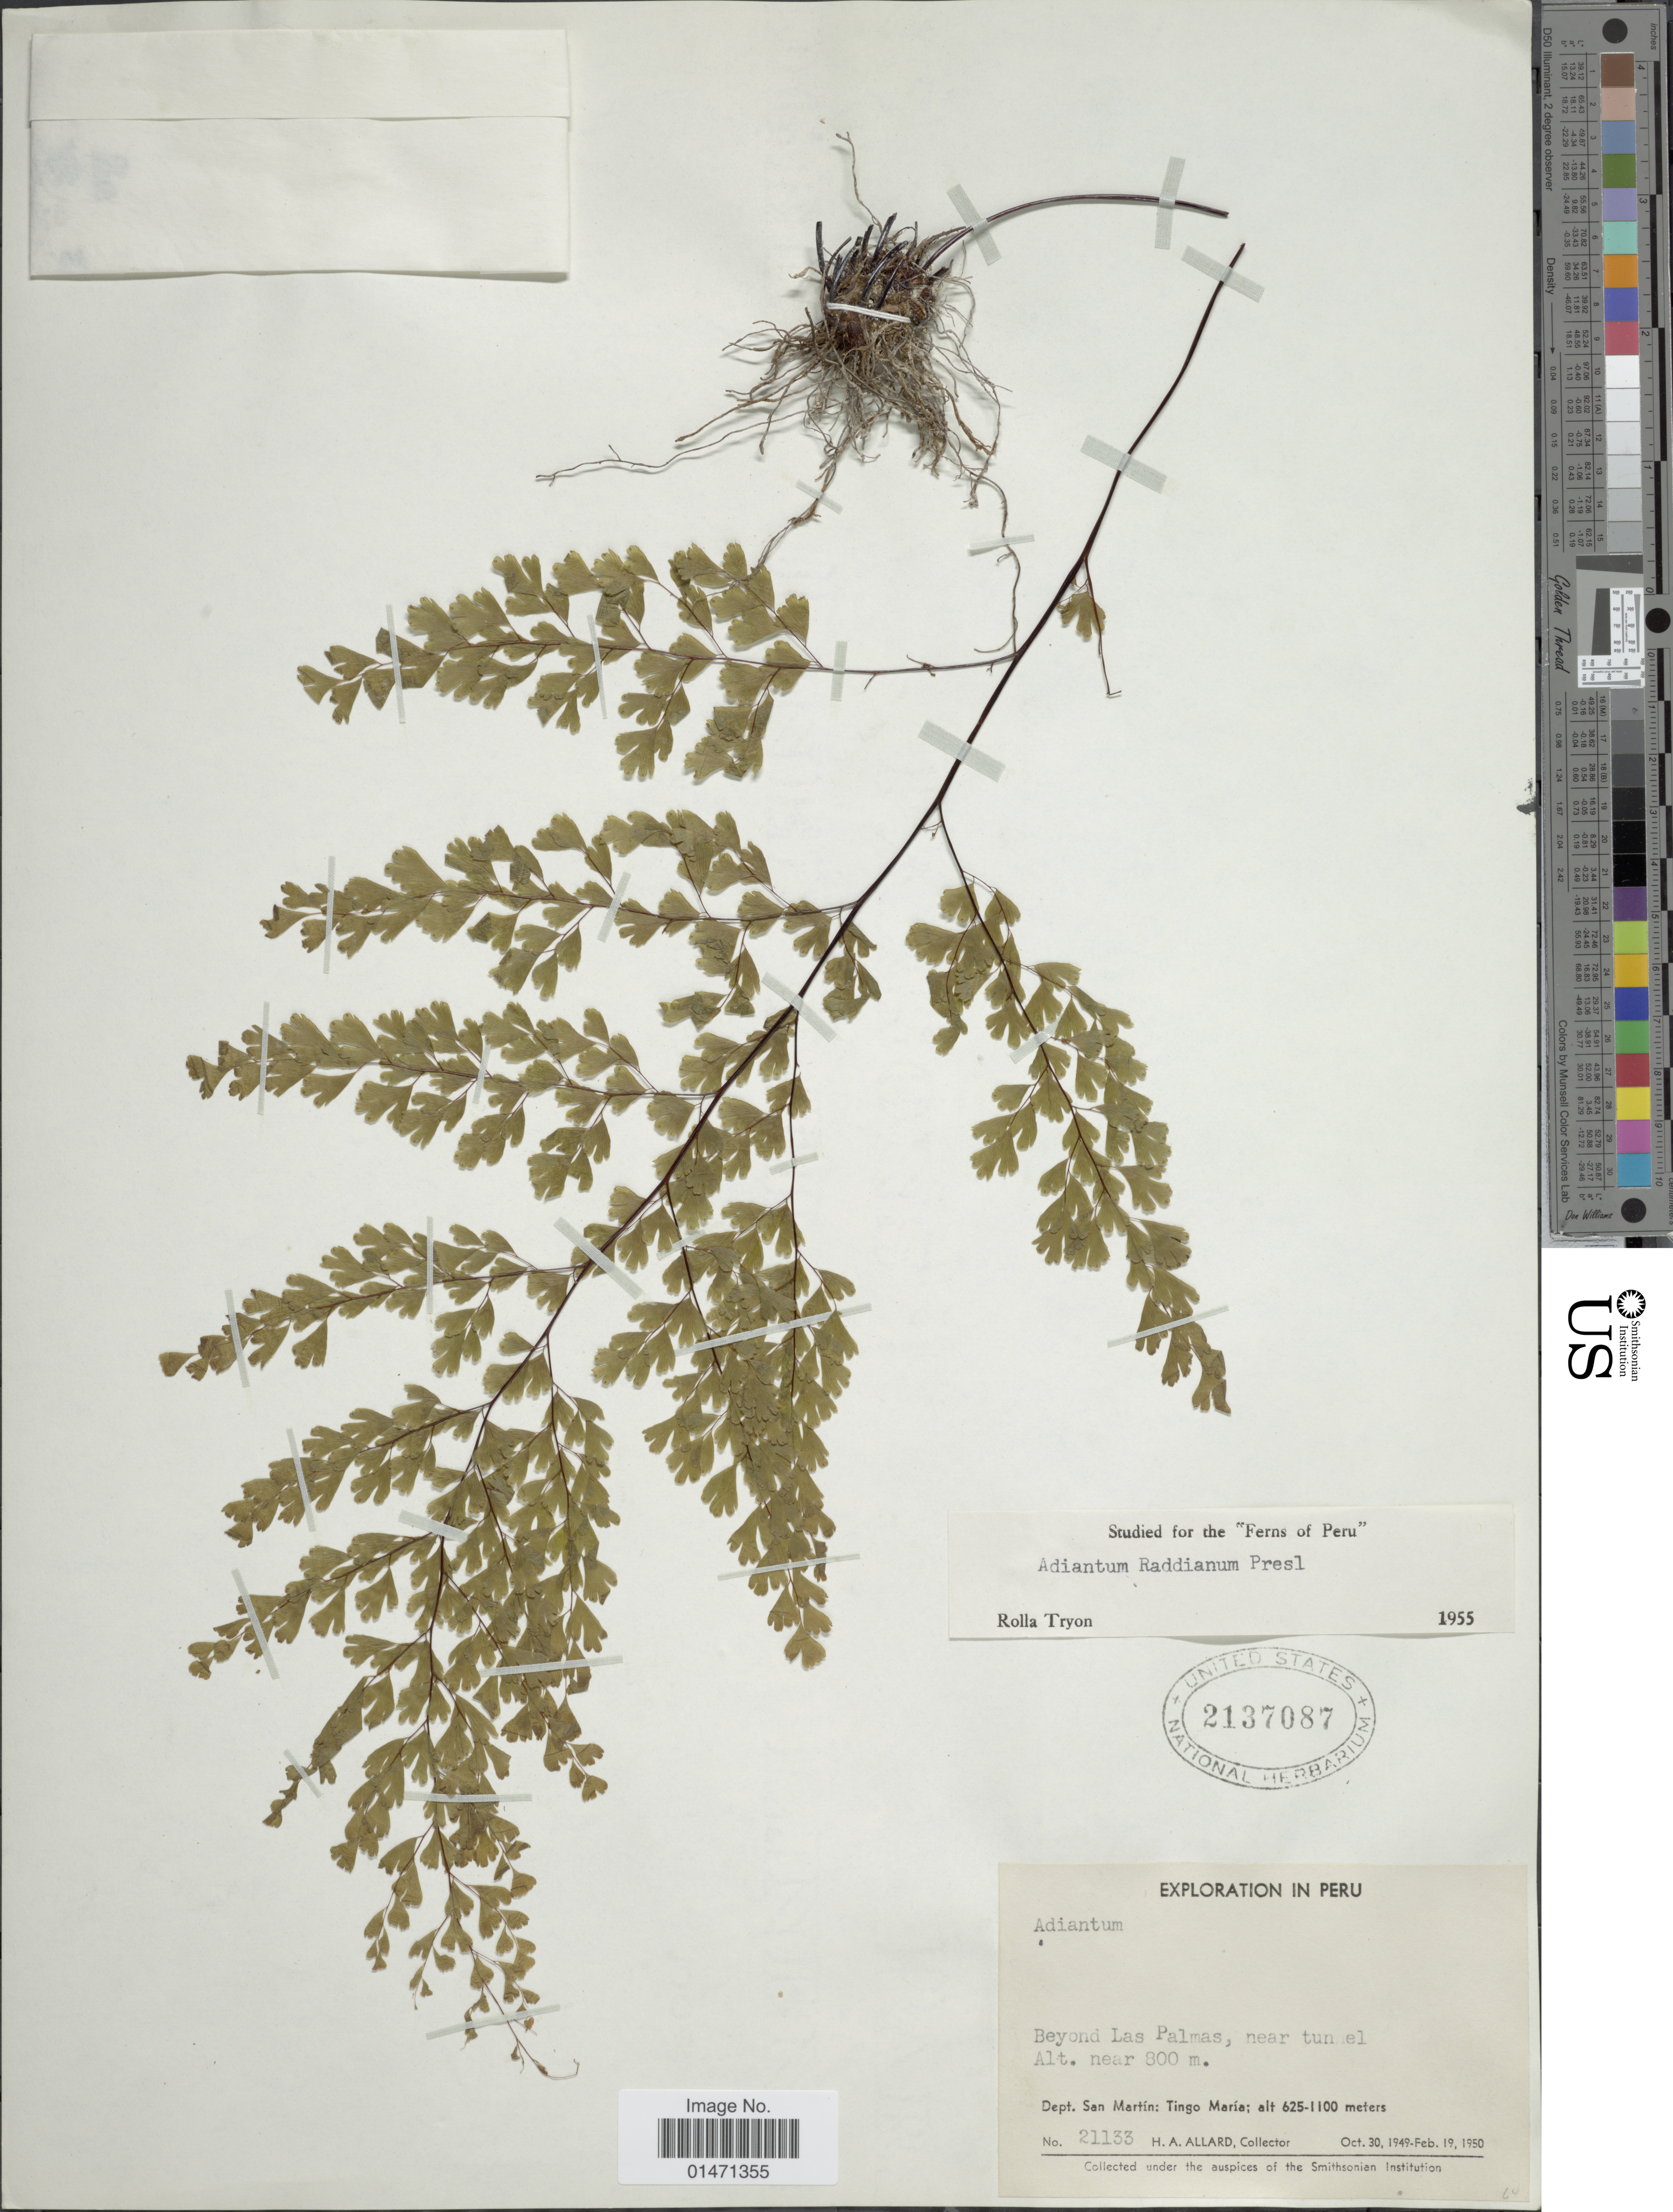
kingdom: Plantae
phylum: Tracheophyta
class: Polypodiopsida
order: Polypodiales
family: Pteridaceae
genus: Adiantum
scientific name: Adiantum raddianum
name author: C. Presl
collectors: H. A. Allard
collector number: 21133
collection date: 1949-10-30/1950-02-19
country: Peru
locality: Beyond Las Palmas, near tunnel, Dept. San Martin: Tingo Maria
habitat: near tunnel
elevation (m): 800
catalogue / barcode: US 2137087